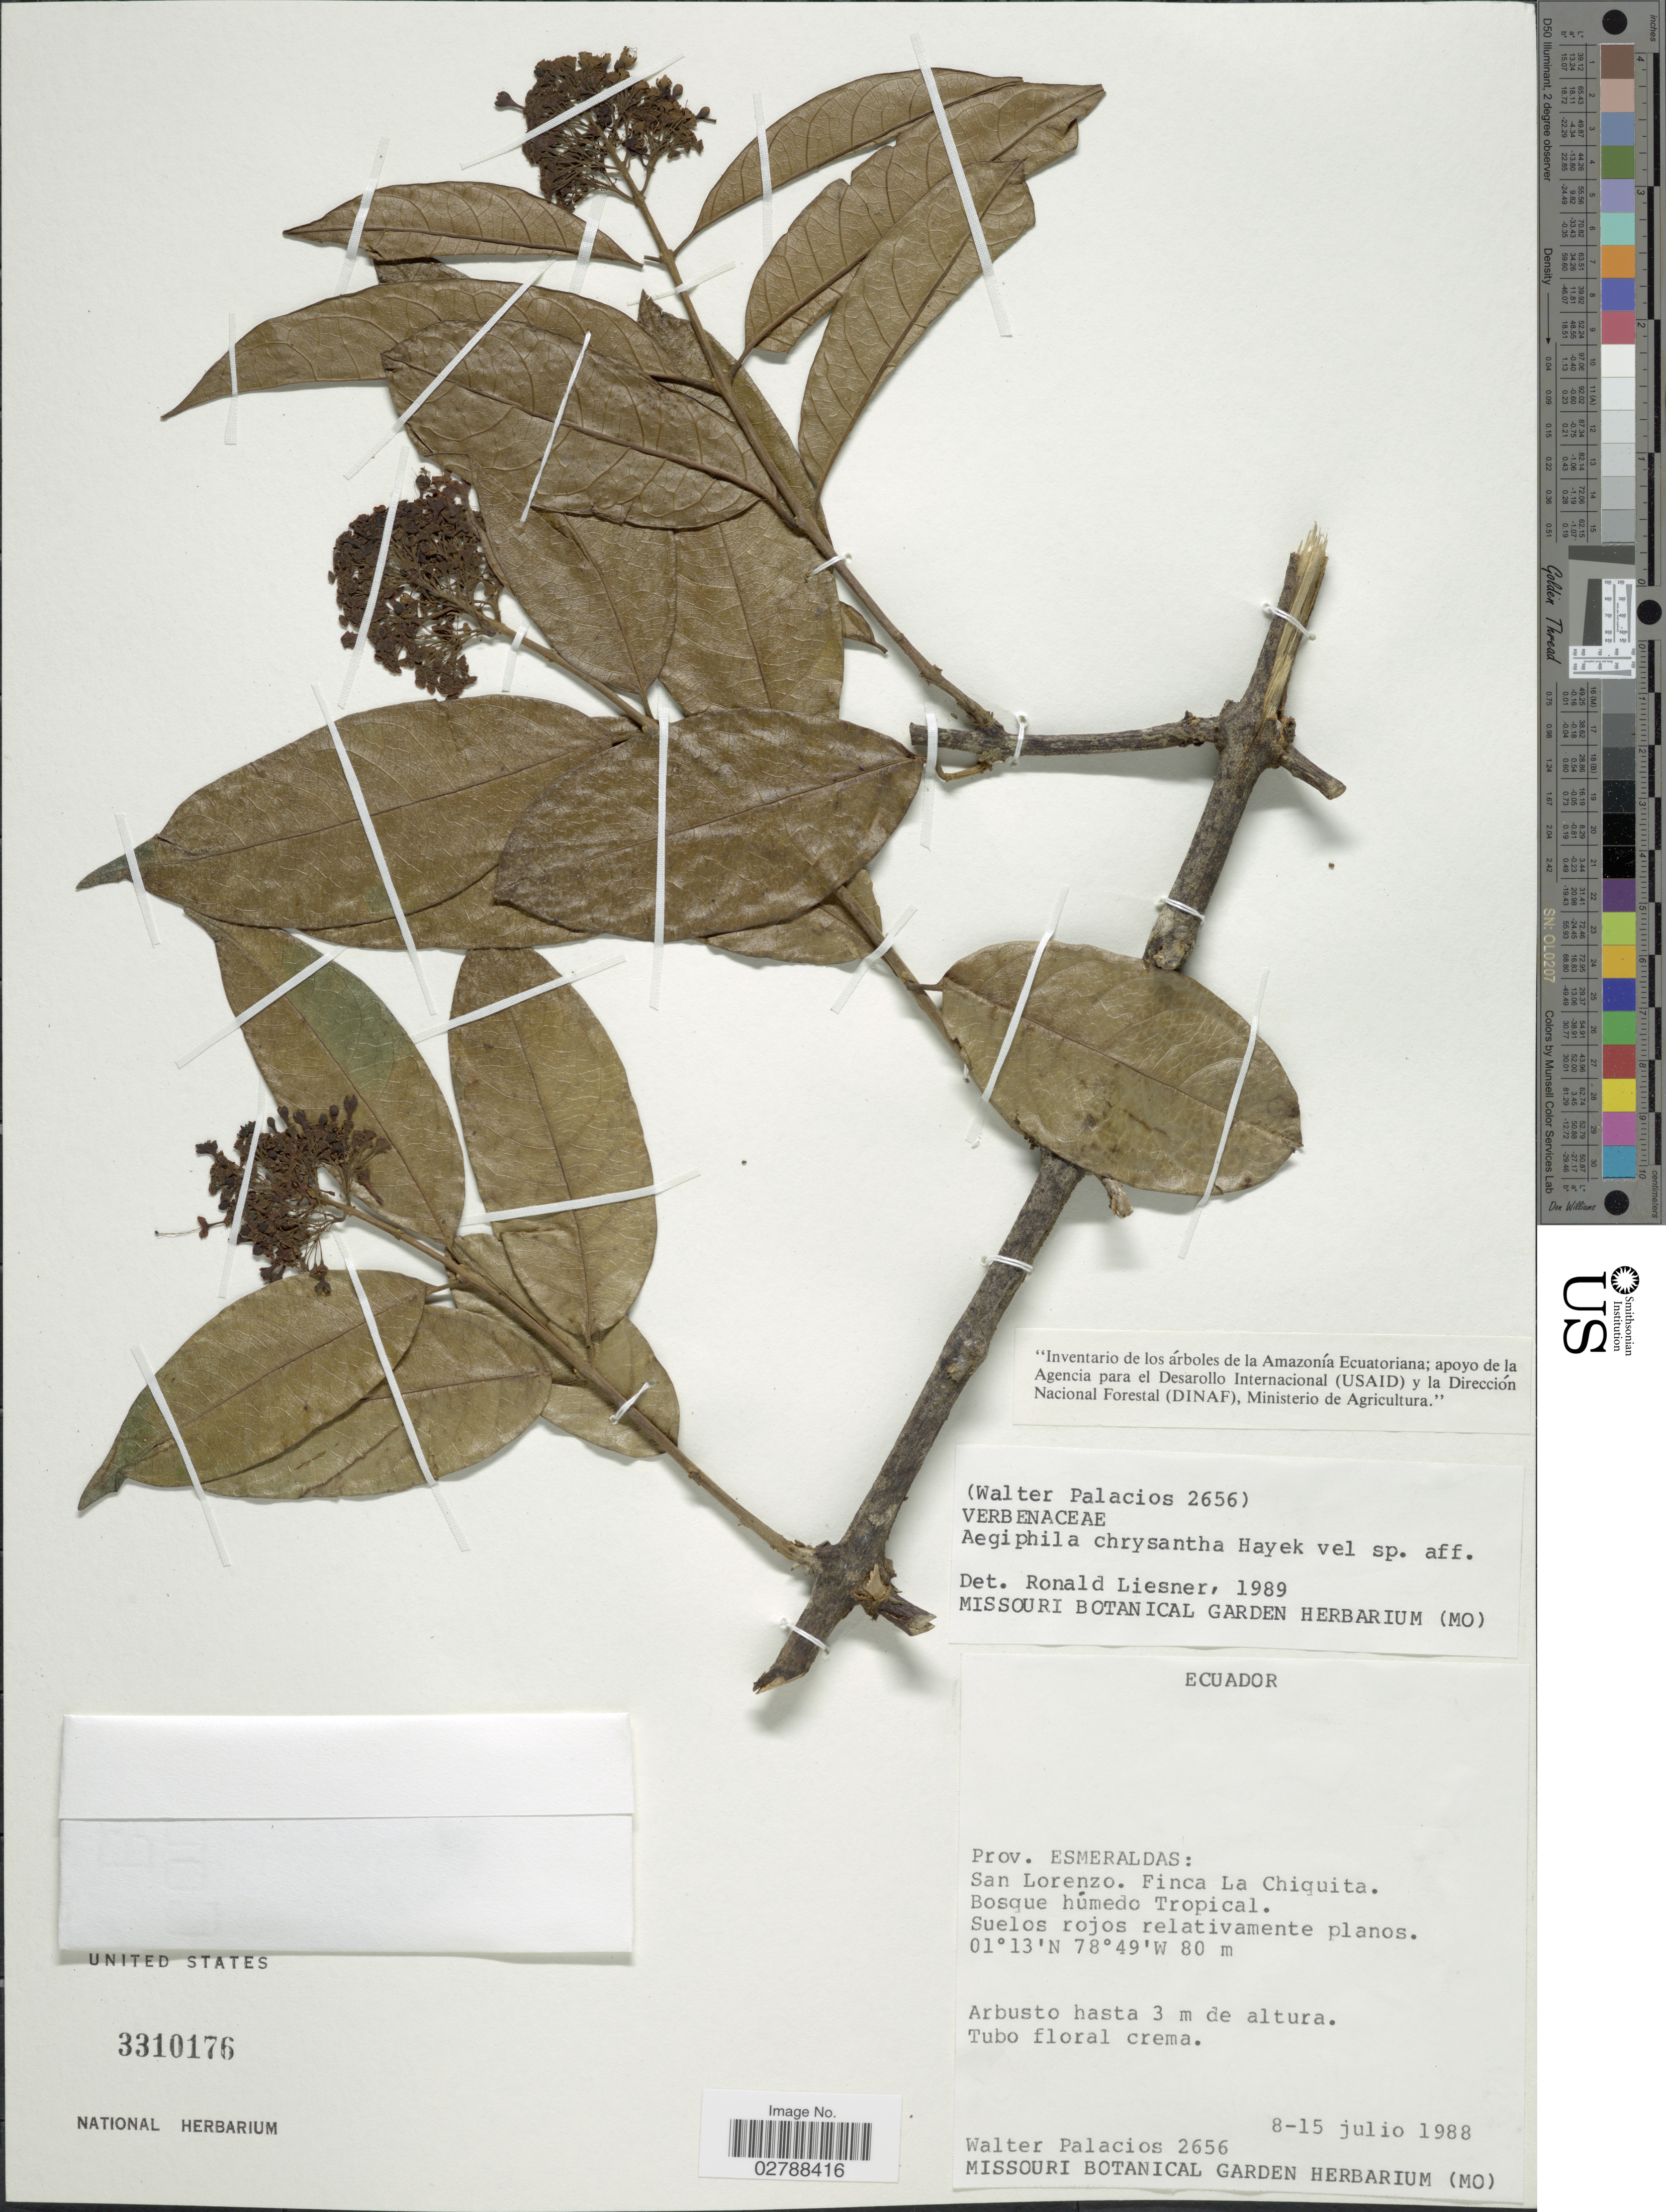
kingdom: Plantae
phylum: Tracheophyta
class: Magnoliopsida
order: Lamiales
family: Lamiaceae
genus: Aegiphila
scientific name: Aegiphila chrysantha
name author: Hayek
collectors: W. Palacios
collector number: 2656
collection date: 1988-07-08/1988-07-15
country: Ecuador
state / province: Esmeraldas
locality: San Lorenzo. Finca La Chiquita. Bosque húmedo Tropical.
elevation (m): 80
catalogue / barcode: US 3310176